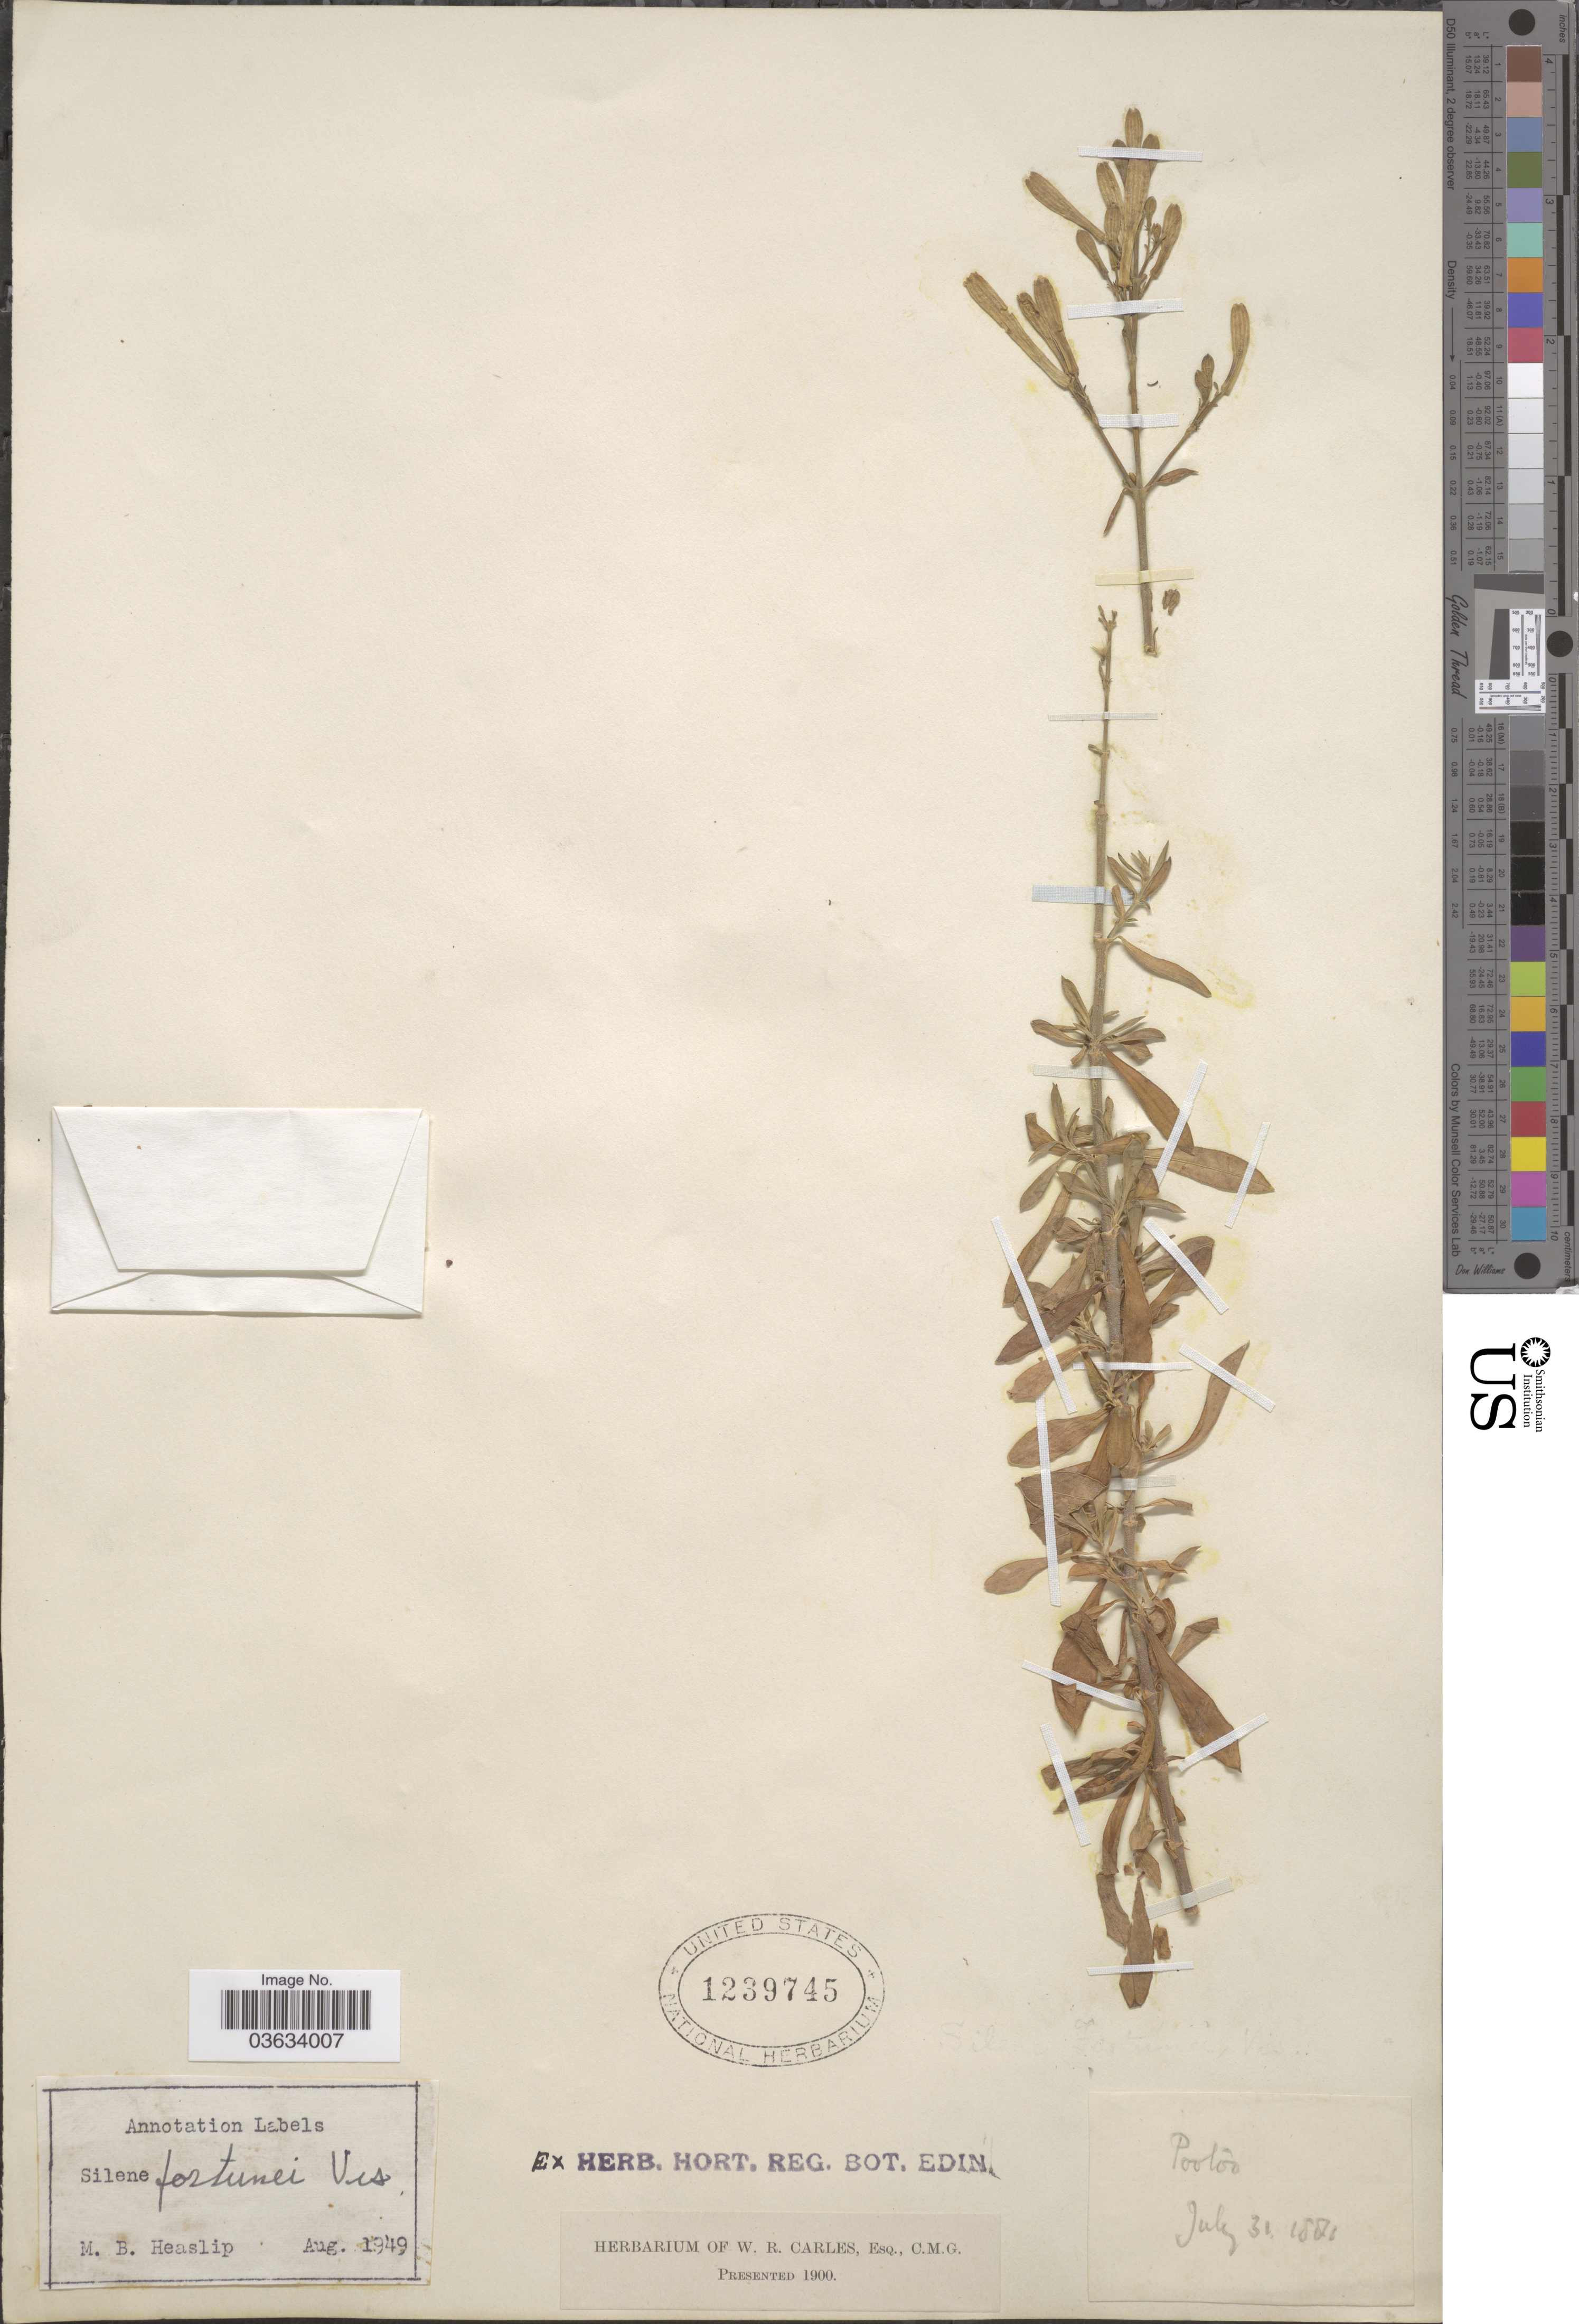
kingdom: Plantae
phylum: Tracheophyta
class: Magnoliopsida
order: Caryophyllales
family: Caryophyllaceae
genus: Silene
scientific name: Silene fortunei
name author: Vis.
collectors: Royal Botanic Garden Edinburgh, Scotland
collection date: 1881-07-31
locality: Pootoo.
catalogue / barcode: US 1239745